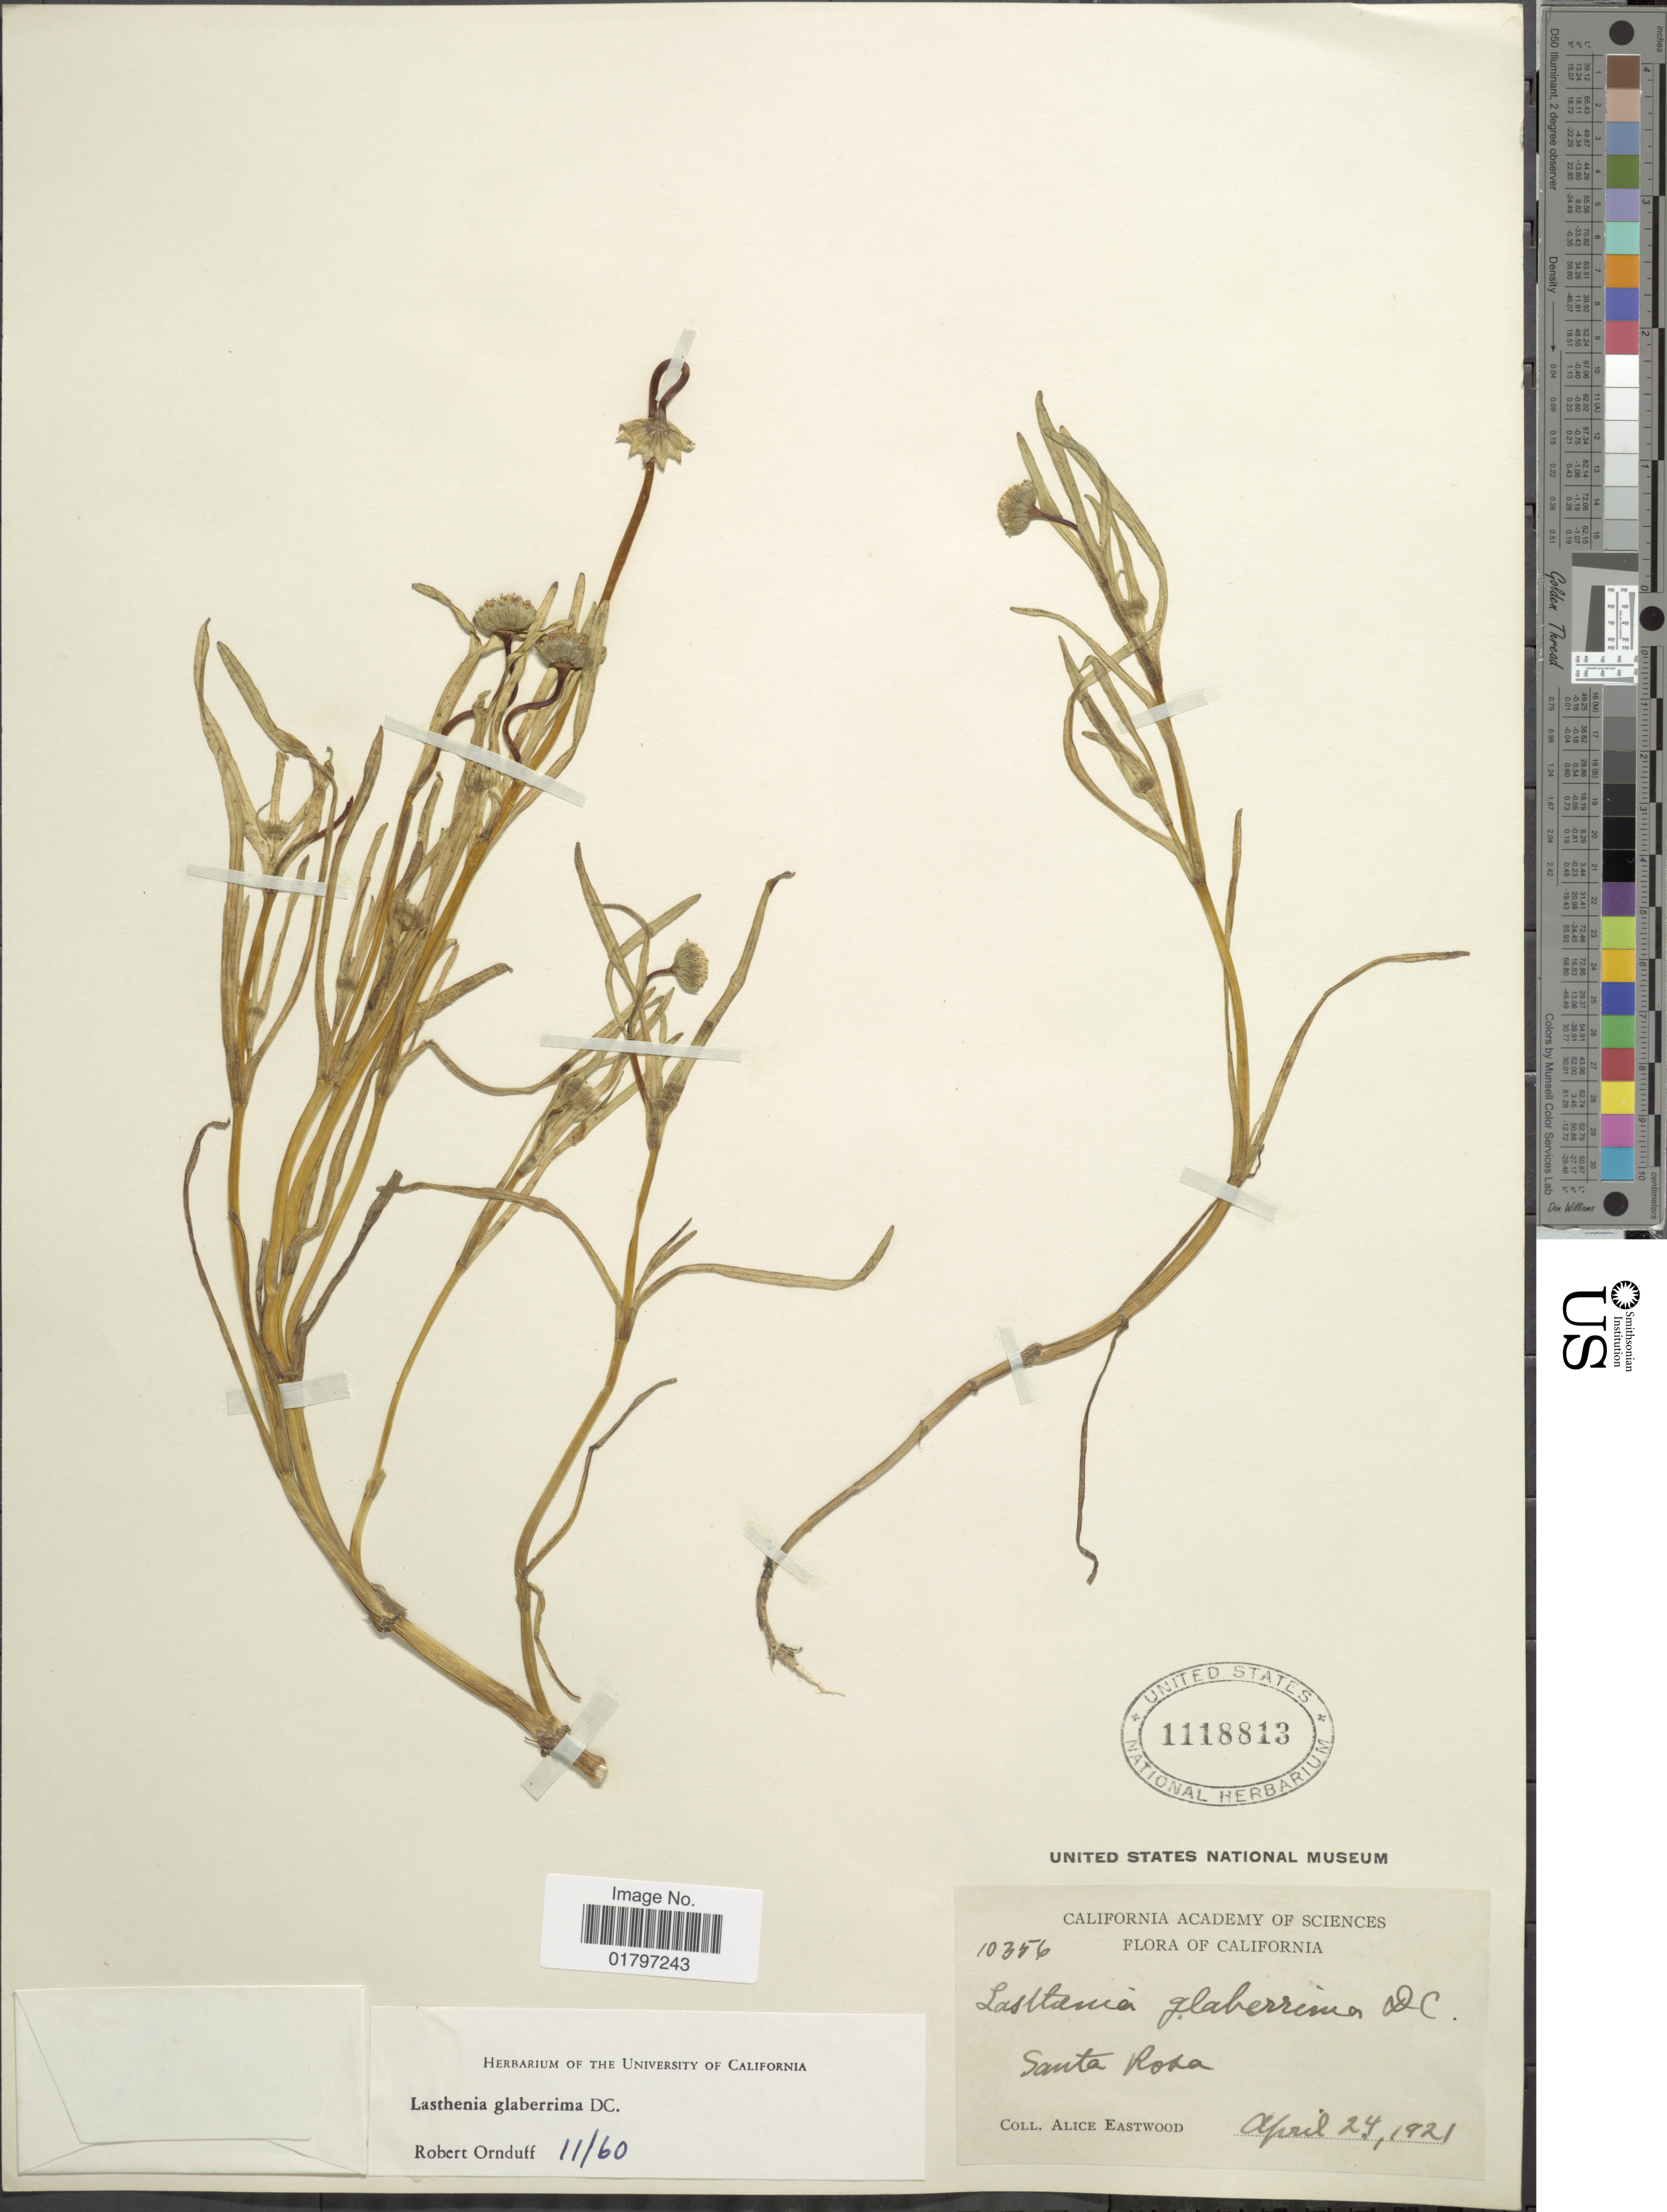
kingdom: Plantae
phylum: Tracheophyta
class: Magnoliopsida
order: Asterales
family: Asteraceae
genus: Lasthenia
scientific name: Lasthenia glaberrima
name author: DC.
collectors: A. Eastwood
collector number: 10356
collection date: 1921-04-24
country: United States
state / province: California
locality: Santa Rosa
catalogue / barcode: US 1118813